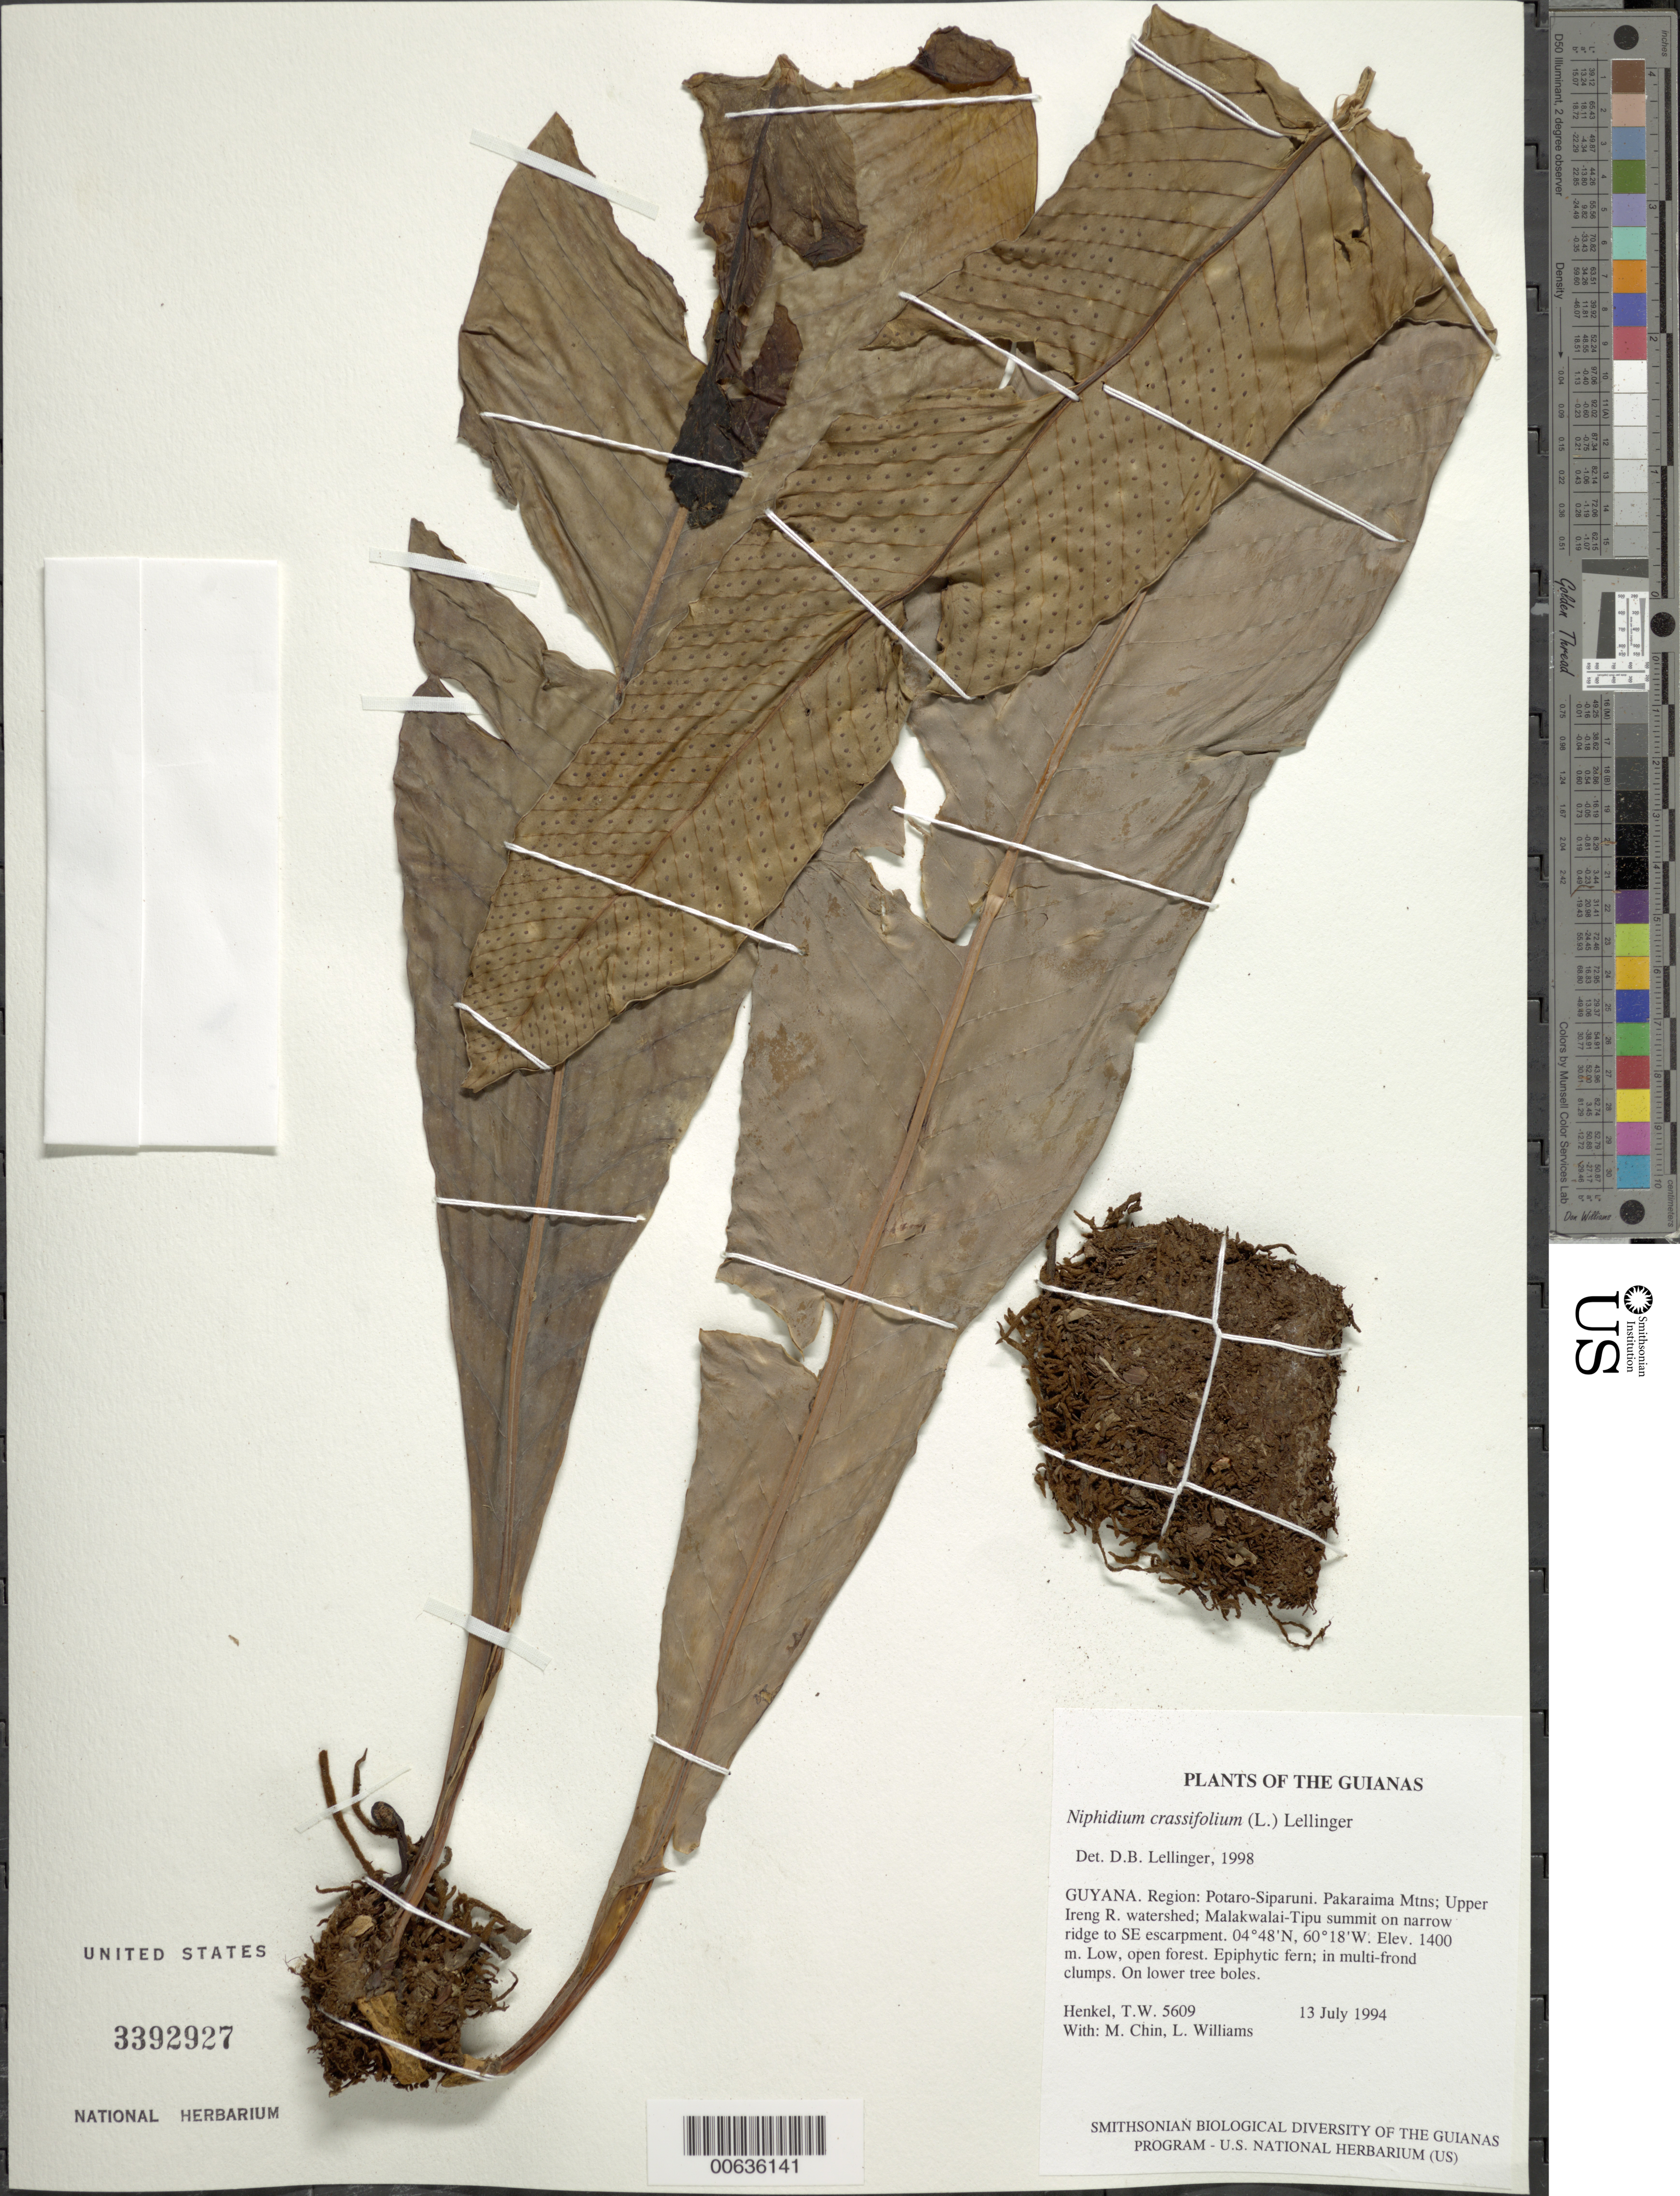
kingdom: Plantae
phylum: Tracheophyta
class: Polypodiopsida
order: Polypodiales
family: Polypodiaceae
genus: Niphidium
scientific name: Niphidium crassifolium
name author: (L.) Lellinger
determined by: Lellinger, David B., (BOT), Smithsonian Institution - National Museum of Natural History (UNITED STATES)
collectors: T. Henkel, M. Chin & L. Williams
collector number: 5609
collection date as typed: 13 July 1994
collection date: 1994-07-13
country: Guyana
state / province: Potaro-Siparuni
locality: Pakaraima Mtns; Upper Ireng R. watershed; Malakwalai-Tipu summit on narrow ridge to SE escarpment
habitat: Low, open forest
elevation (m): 1400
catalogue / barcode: US 3392927